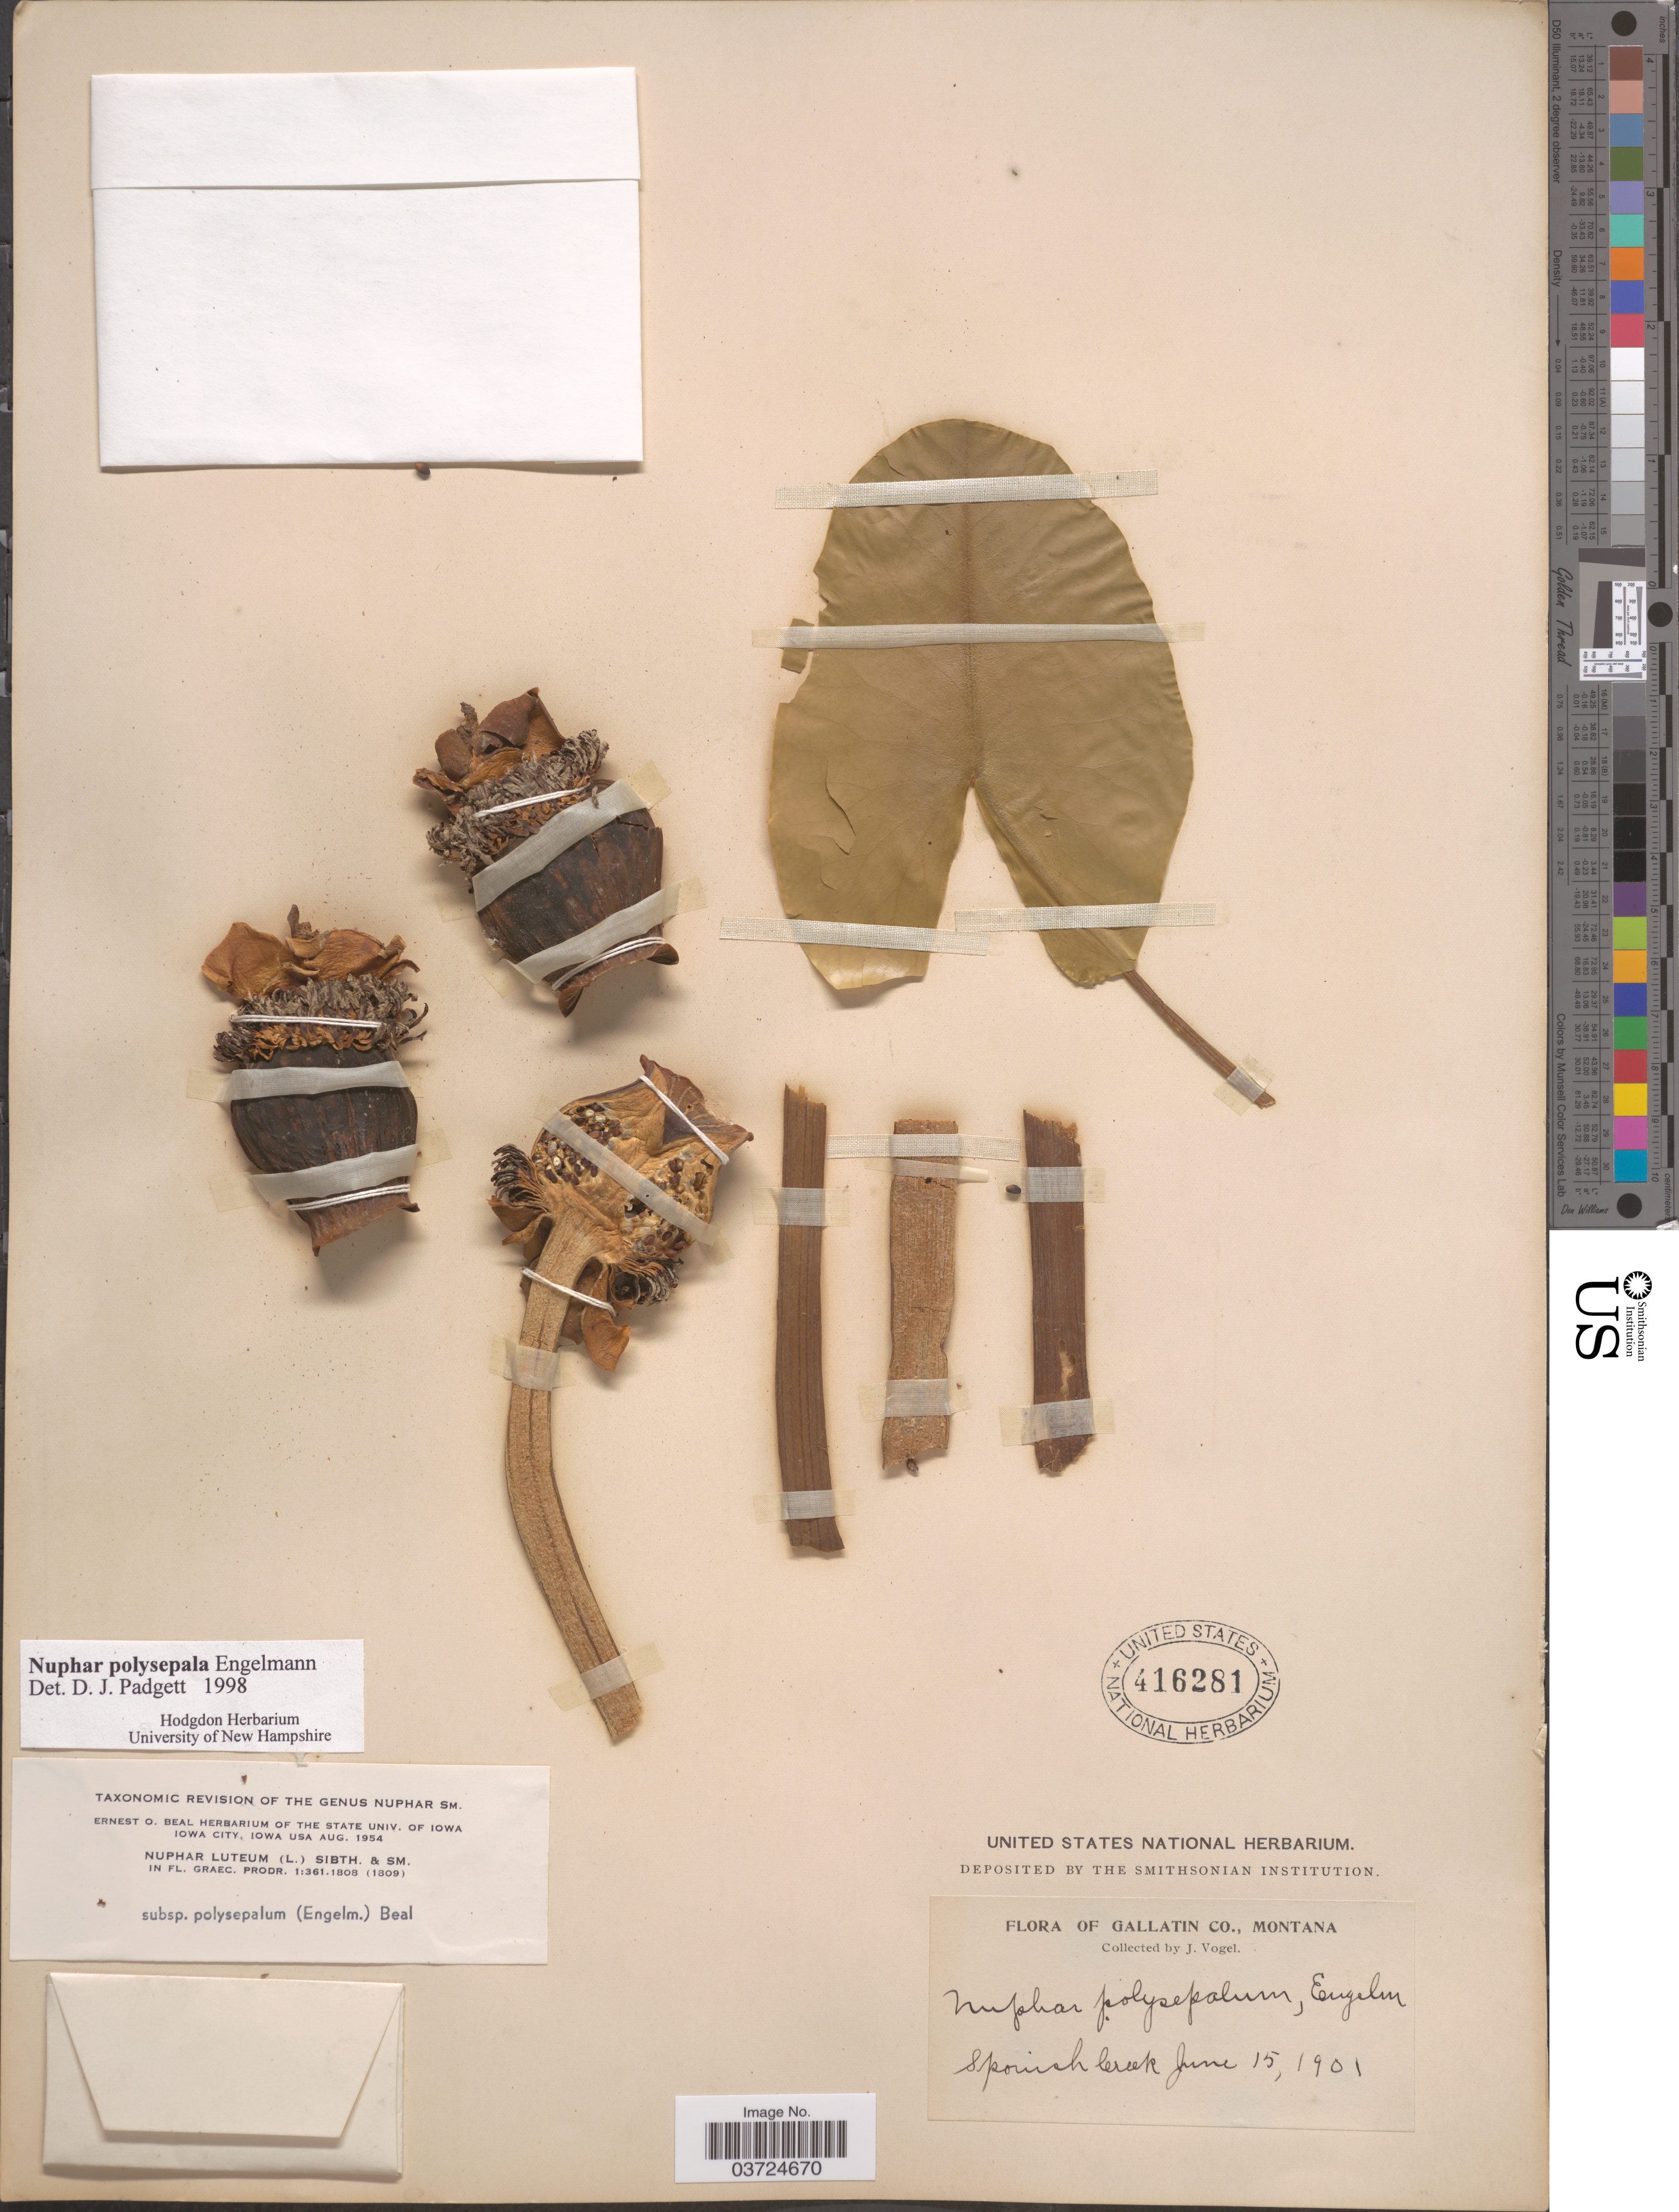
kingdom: Plantae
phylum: Tracheophyta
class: Magnoliopsida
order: Nymphaeales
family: Nymphaeaceae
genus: Nuphar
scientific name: Nuphar polysepala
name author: Englem.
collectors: J. Vogel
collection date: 1901-06-15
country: United States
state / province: Montana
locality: Gallatin Co. Spanish Creek.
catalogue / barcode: US 416281